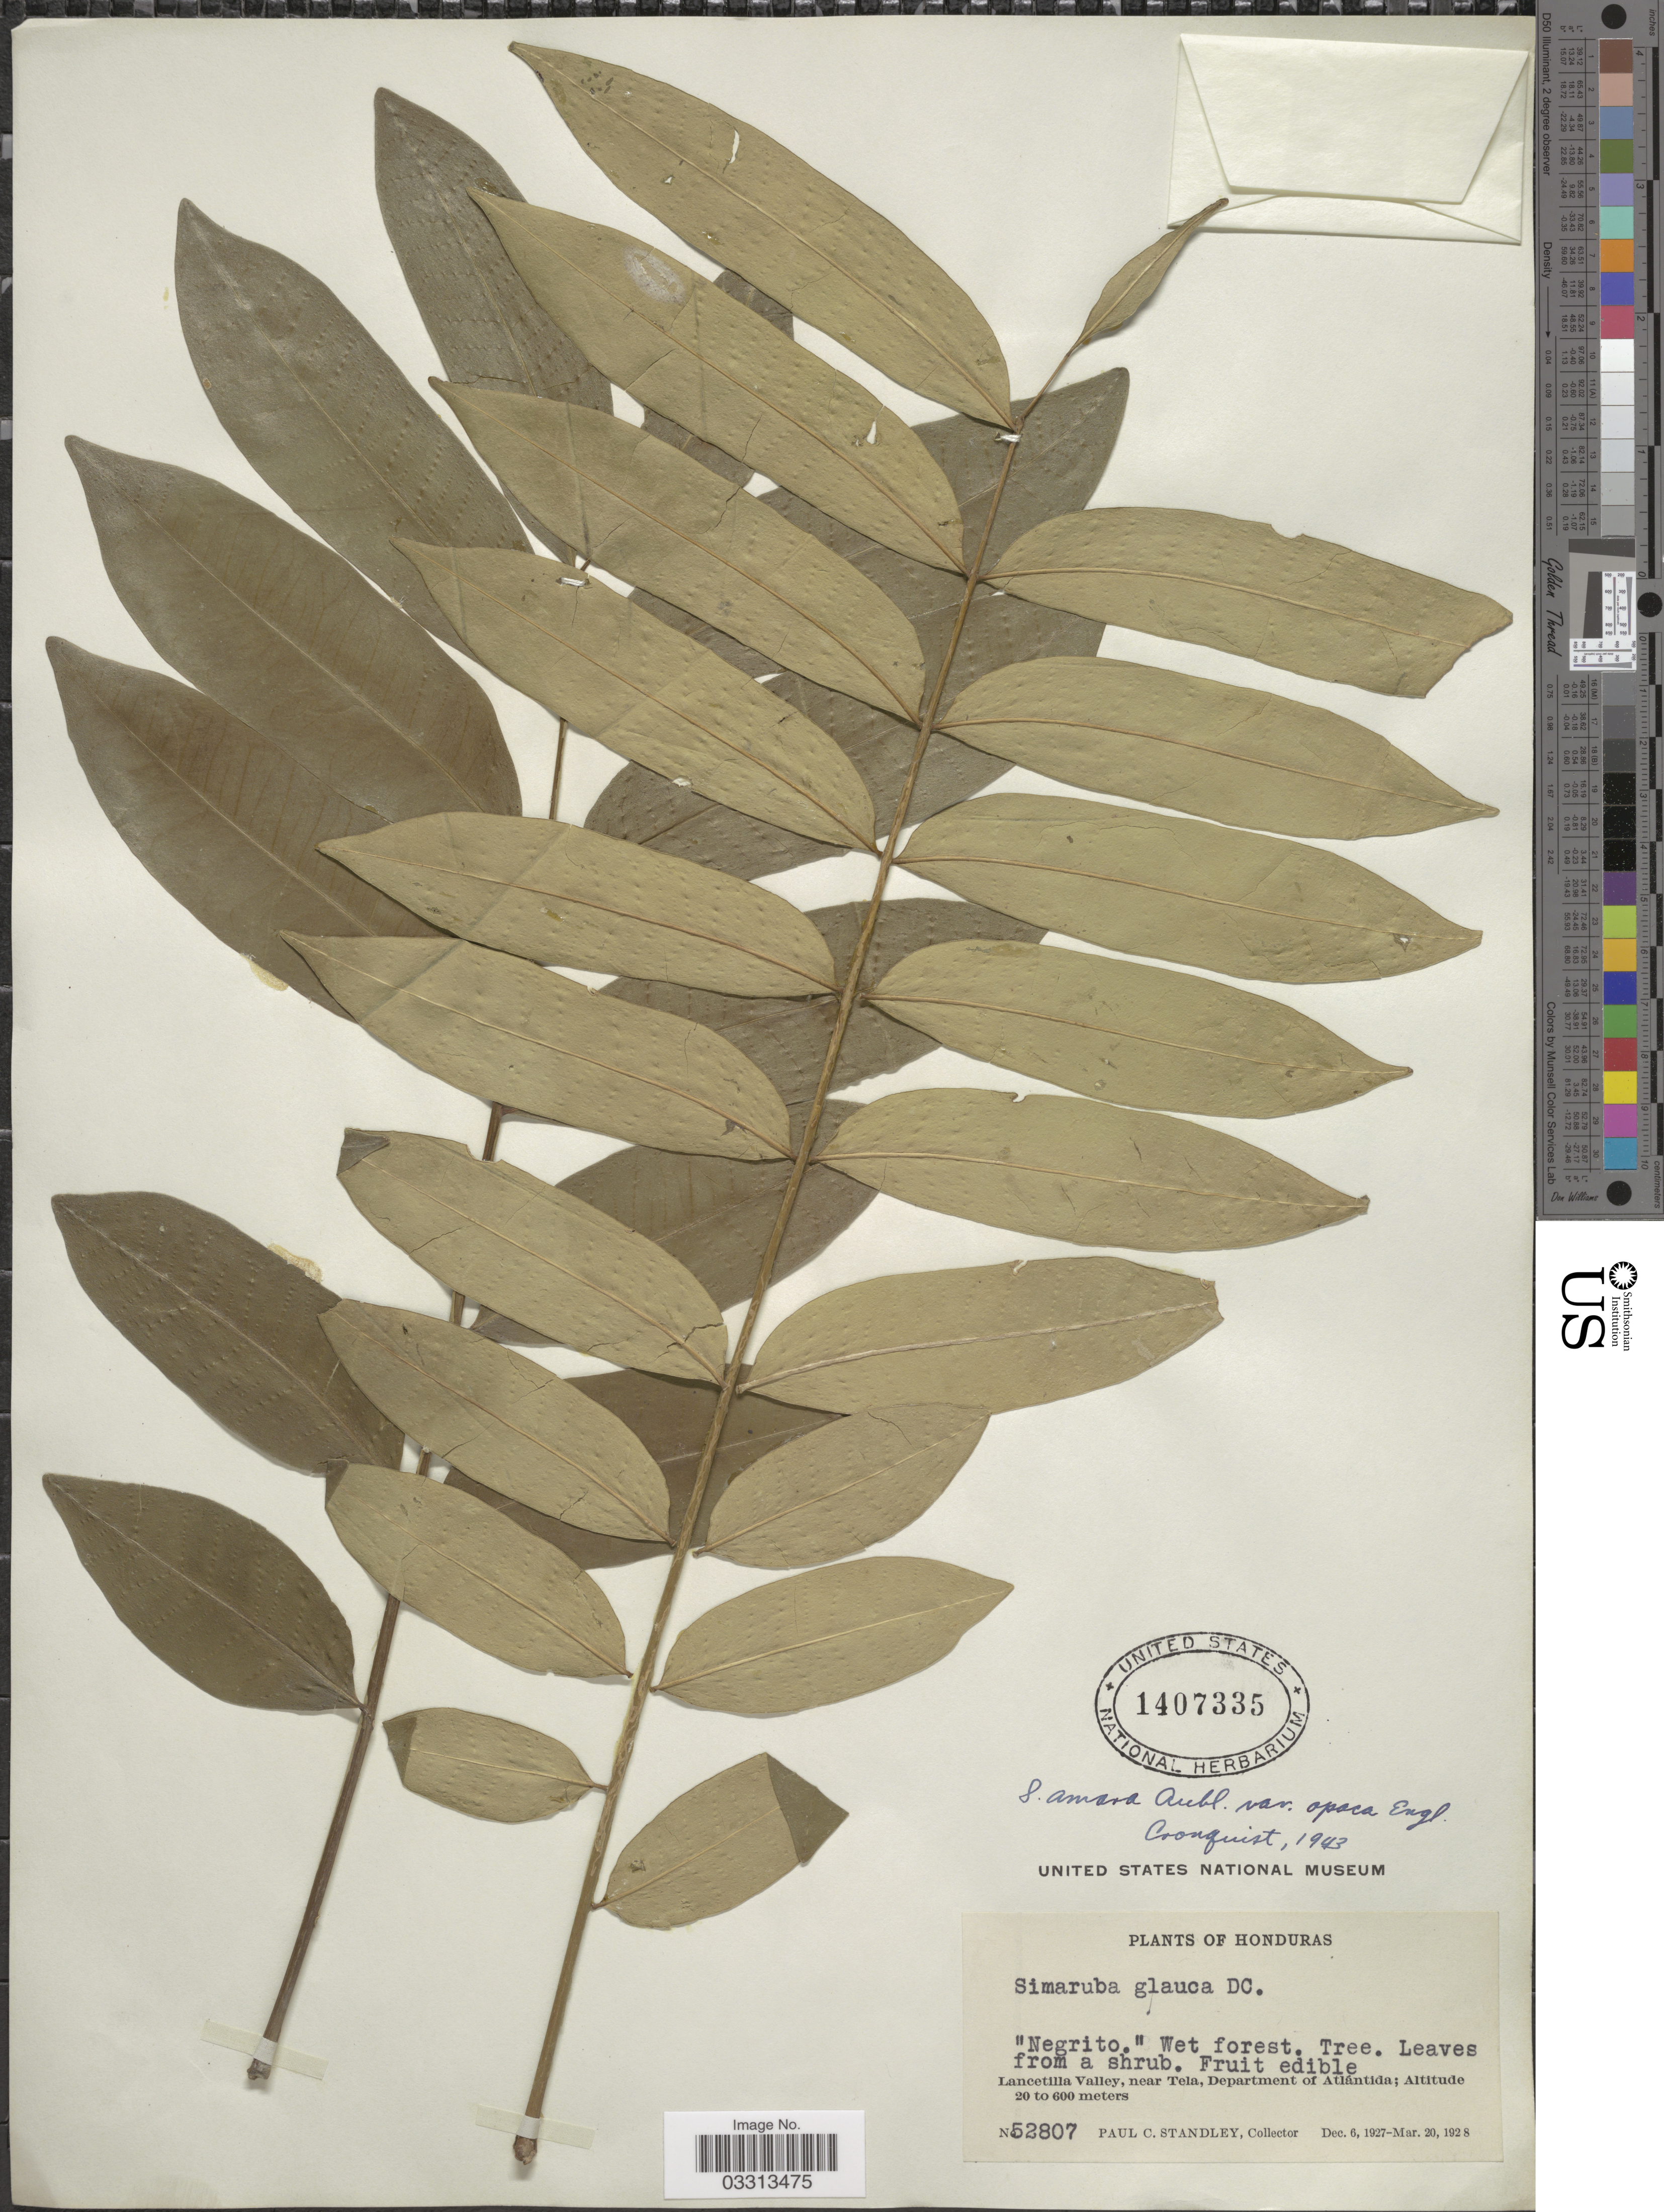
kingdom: Plantae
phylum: Tracheophyta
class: Magnoliopsida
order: Sapindales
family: Simaroubaceae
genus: Simarouba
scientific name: Simarouba amara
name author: Aubl.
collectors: P. C. Standley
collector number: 52807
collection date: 1927-12-06/1928-03-20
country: Honduras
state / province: Atlántida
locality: Lancetille Valley, near Tela, Department of Atlántida.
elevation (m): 20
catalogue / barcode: US 1407335